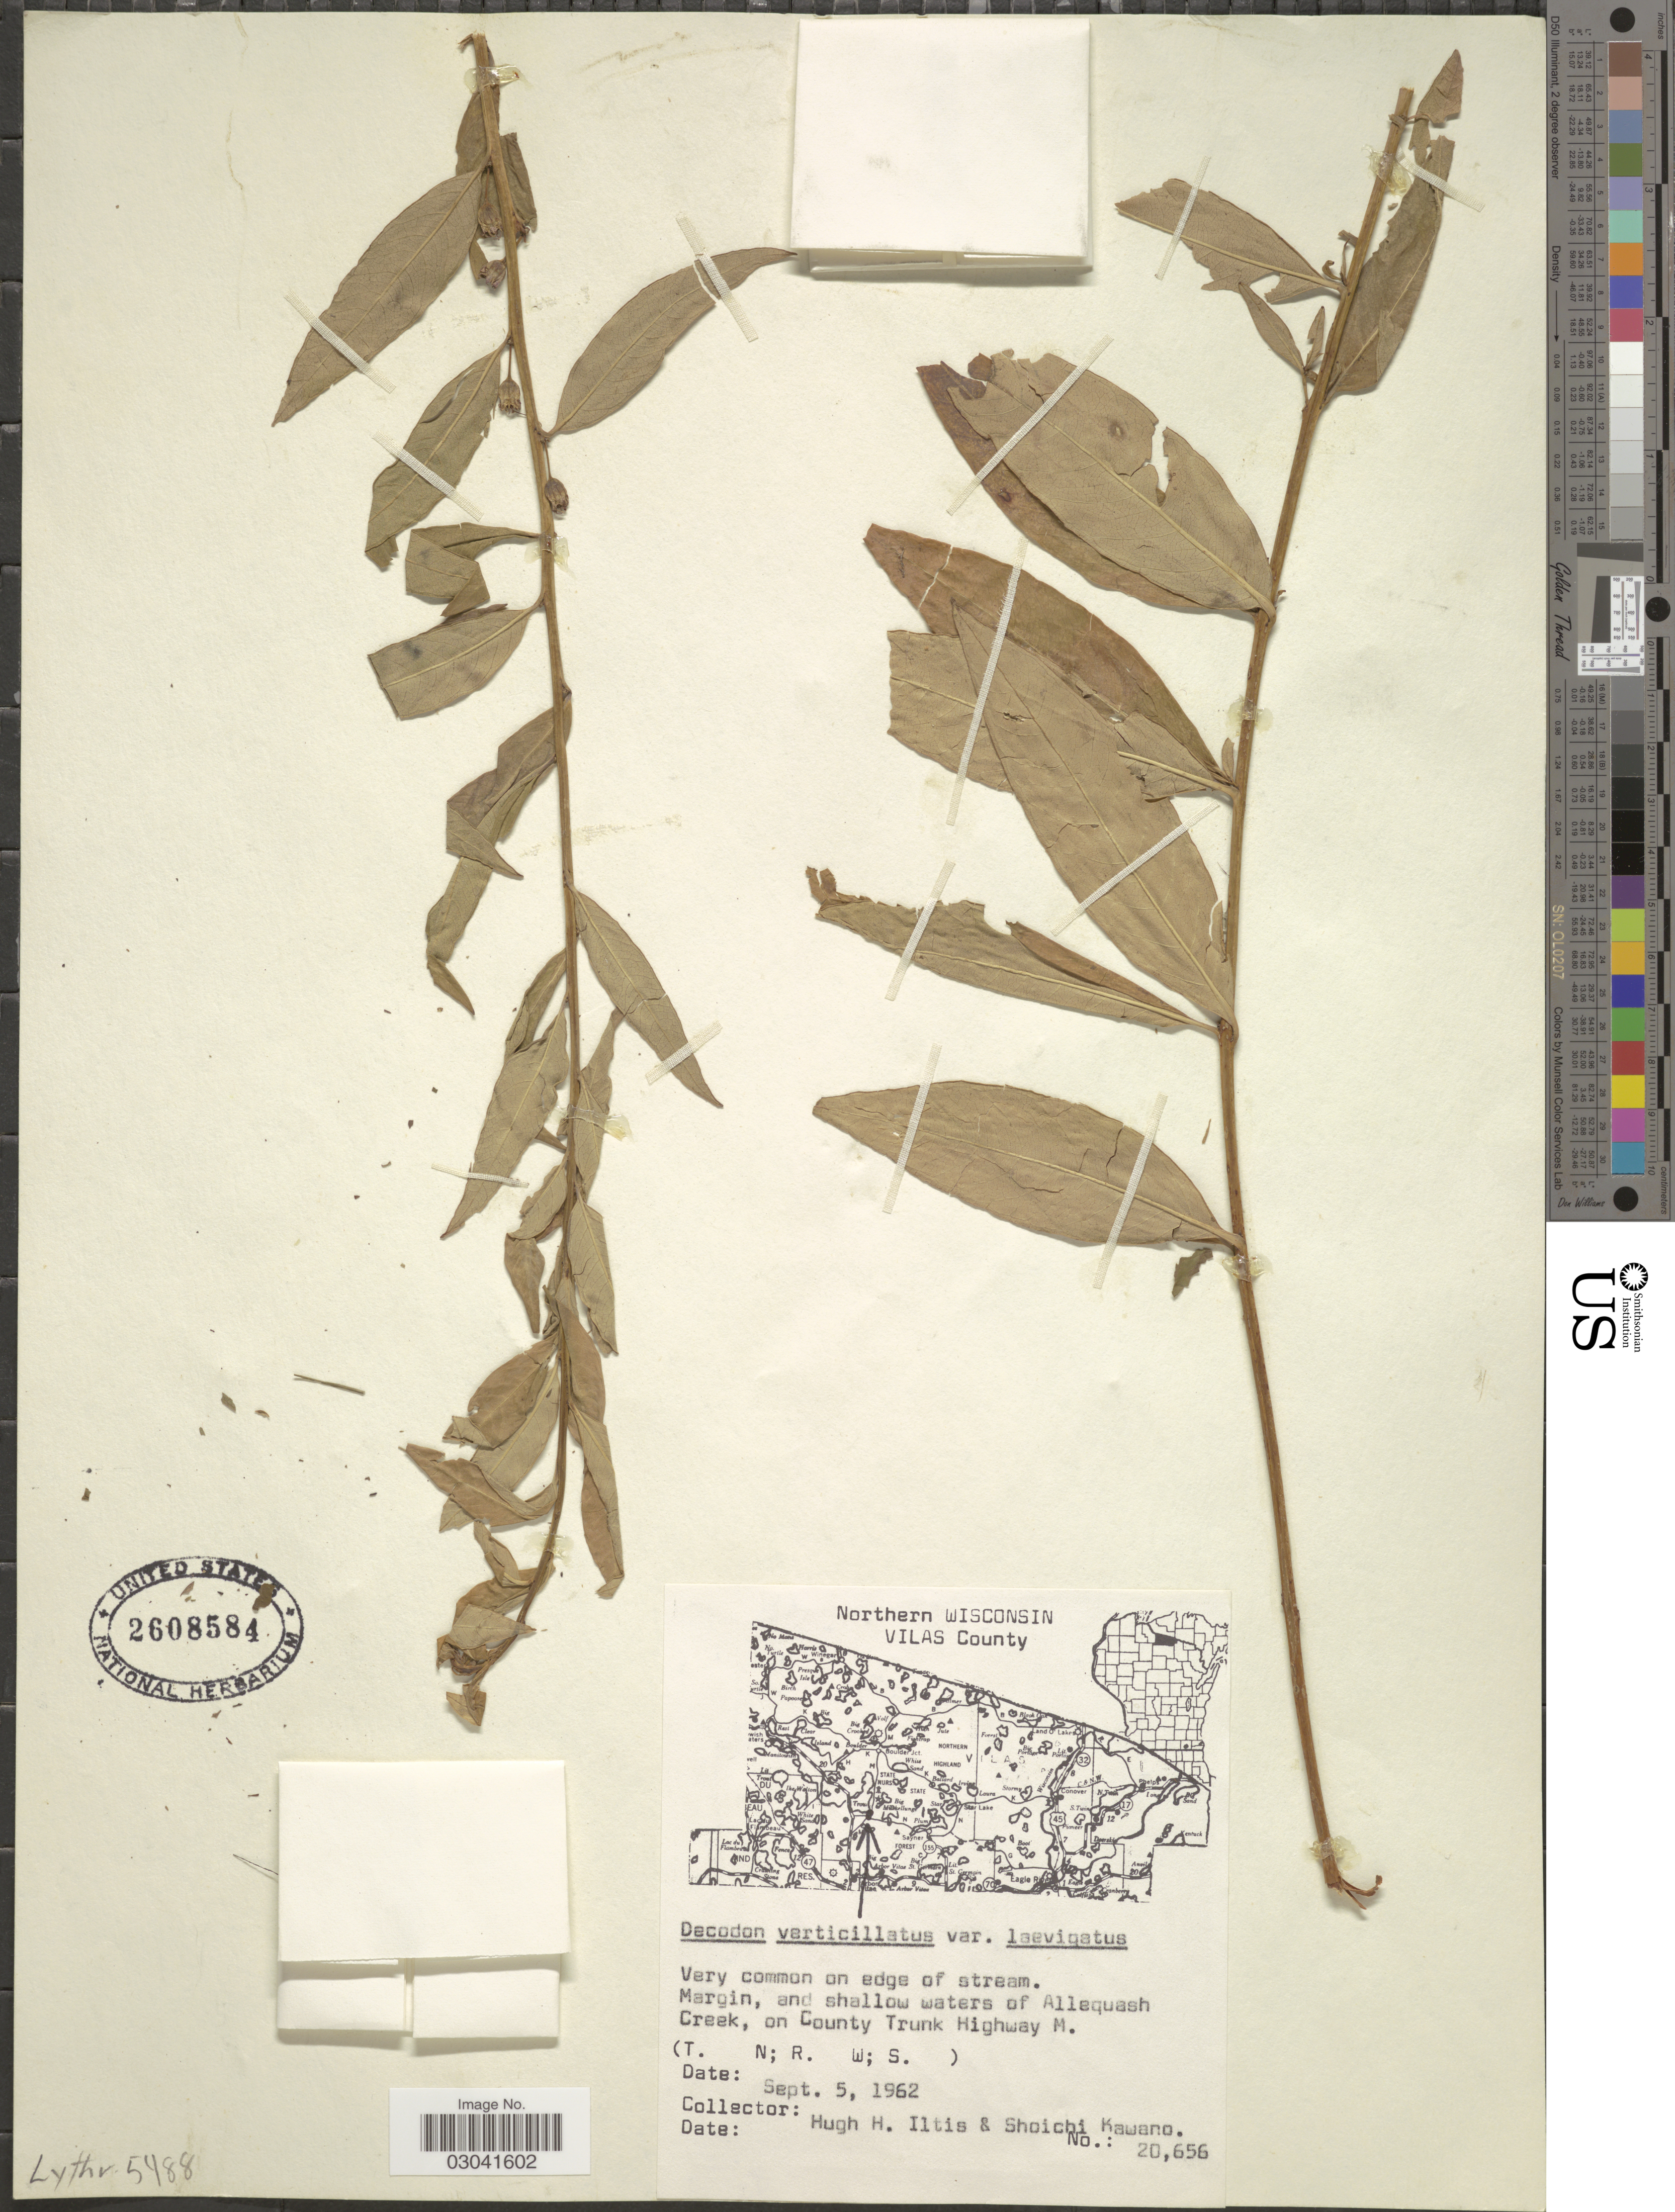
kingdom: Plantae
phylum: Tracheophyta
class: Magnoliopsida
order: Myrtales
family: Lythraceae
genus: Decodon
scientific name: Decodon verticillatus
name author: (L.) Elliott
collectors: H. H. Iltis & S. Kawano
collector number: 20656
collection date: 1962-09-05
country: United States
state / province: Wisconsin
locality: Northern Wisconsin, Vilas County. Margin, and shallow waters of Allequash Creek, on County Trunk Highway M.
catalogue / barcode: US 2608584